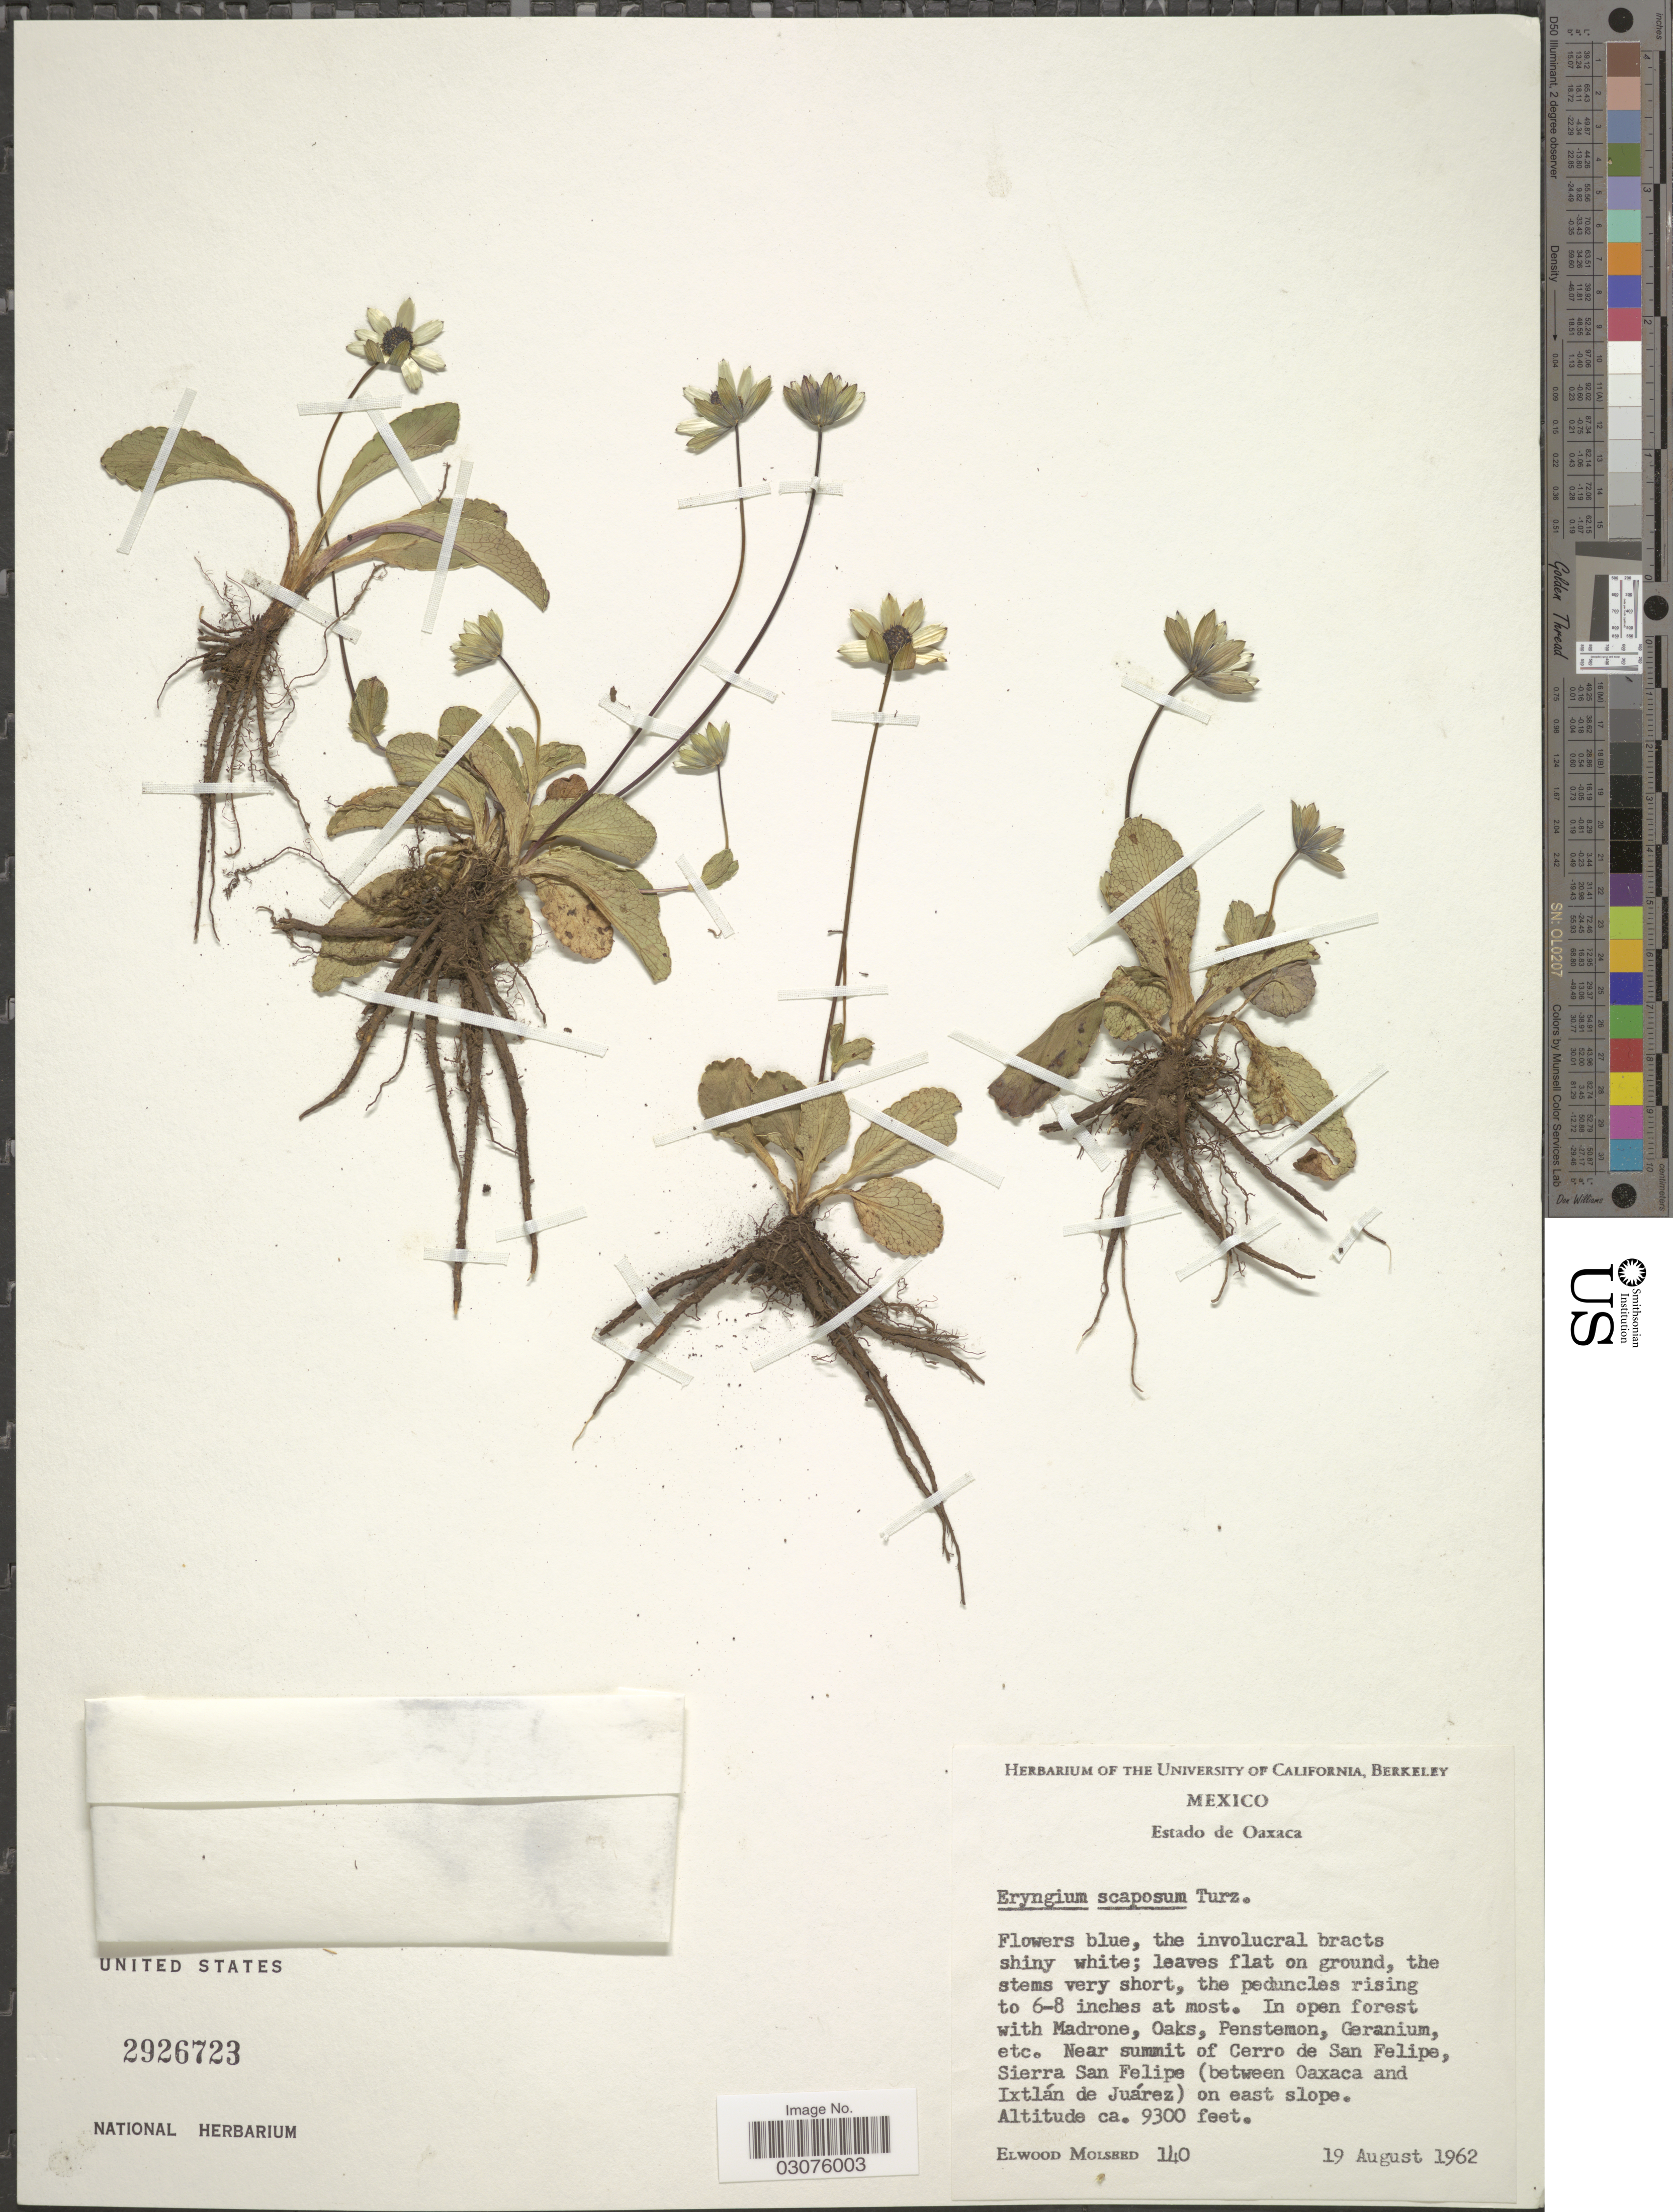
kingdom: Plantae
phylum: Tracheophyta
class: Magnoliopsida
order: Apiales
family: Apiaceae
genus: Eryngium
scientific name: Eryngium scaposum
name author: Turcz.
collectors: E. Molseed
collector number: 140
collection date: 1962-08-19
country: Mexico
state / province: Oaxaca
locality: Estado de Oaxaca. Near summit of Cerro de San Felipe, Sierra San Felipe (between Oaxaca and Ixtlán de Juárez) on east slope.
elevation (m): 2835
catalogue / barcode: US 2926723